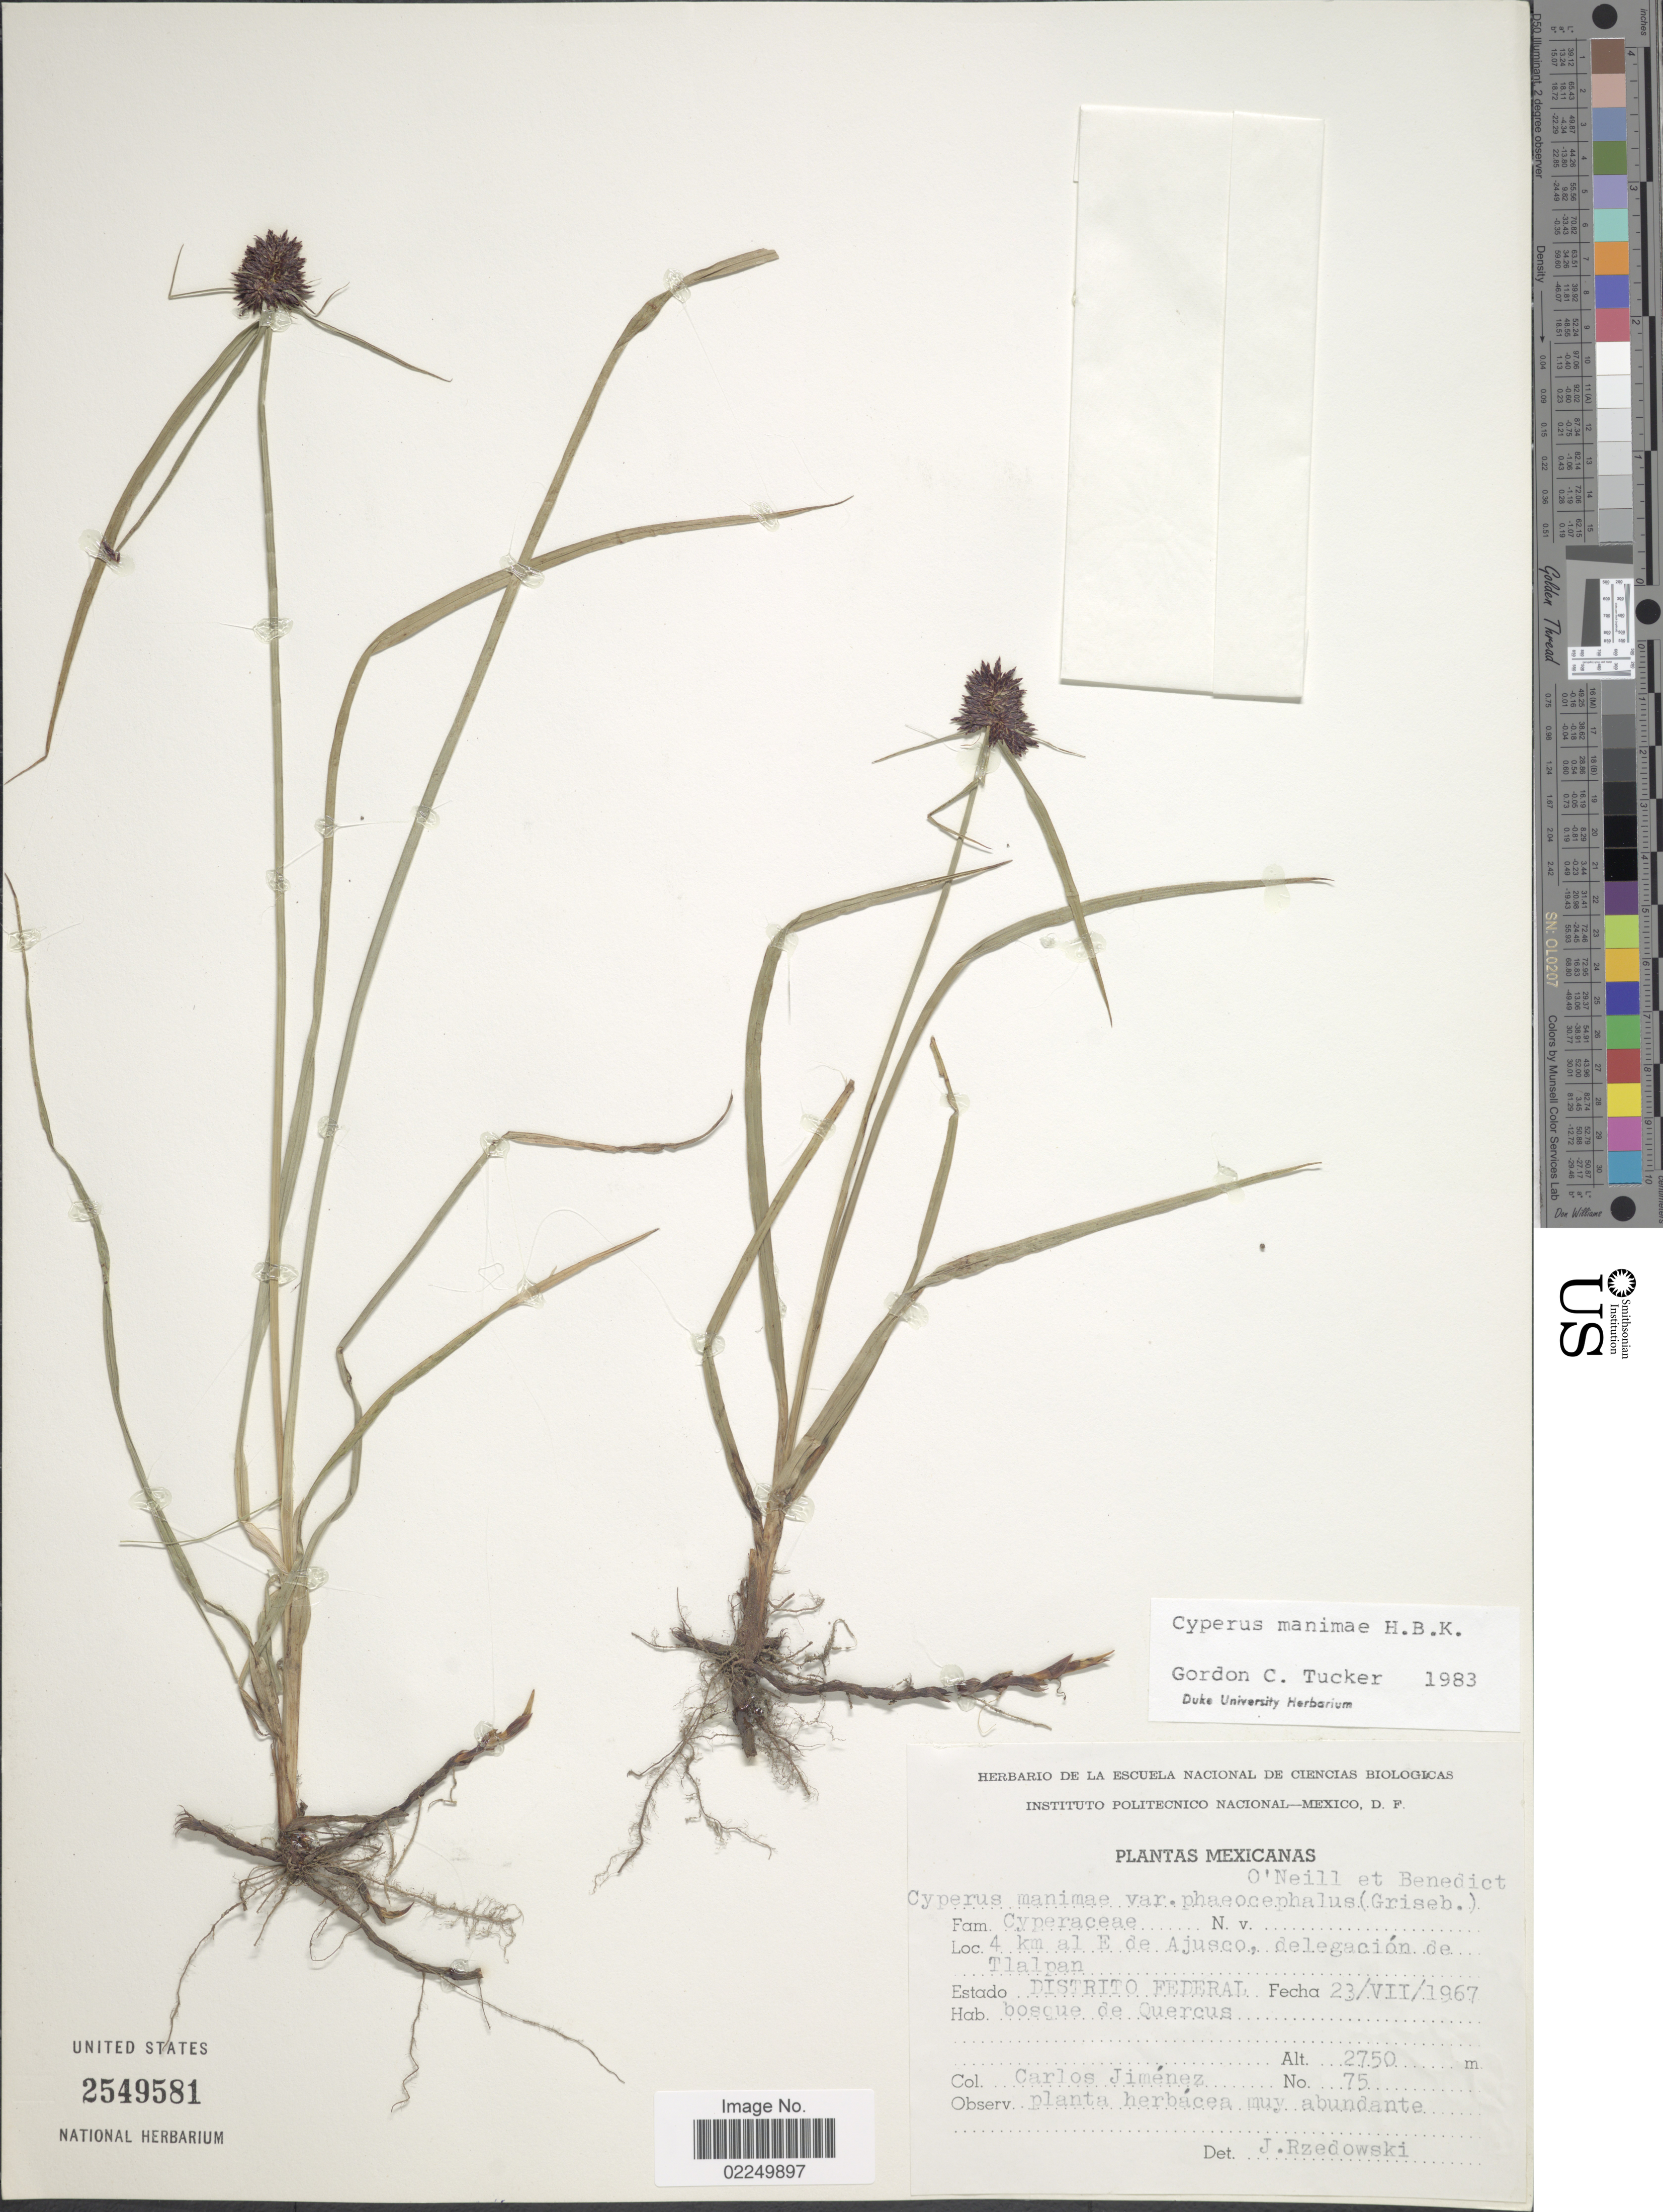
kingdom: Plantae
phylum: Tracheophyta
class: Liliopsida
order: Poales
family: Cyperaceae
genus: Cyperus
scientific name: Cyperus manimae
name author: Kunth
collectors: C. Jiménez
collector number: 75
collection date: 1967-07-23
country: Mexico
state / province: Distrito Federal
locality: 4 km al E de Ajusco, delegacion de Tlalpan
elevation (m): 2750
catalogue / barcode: US 2549581